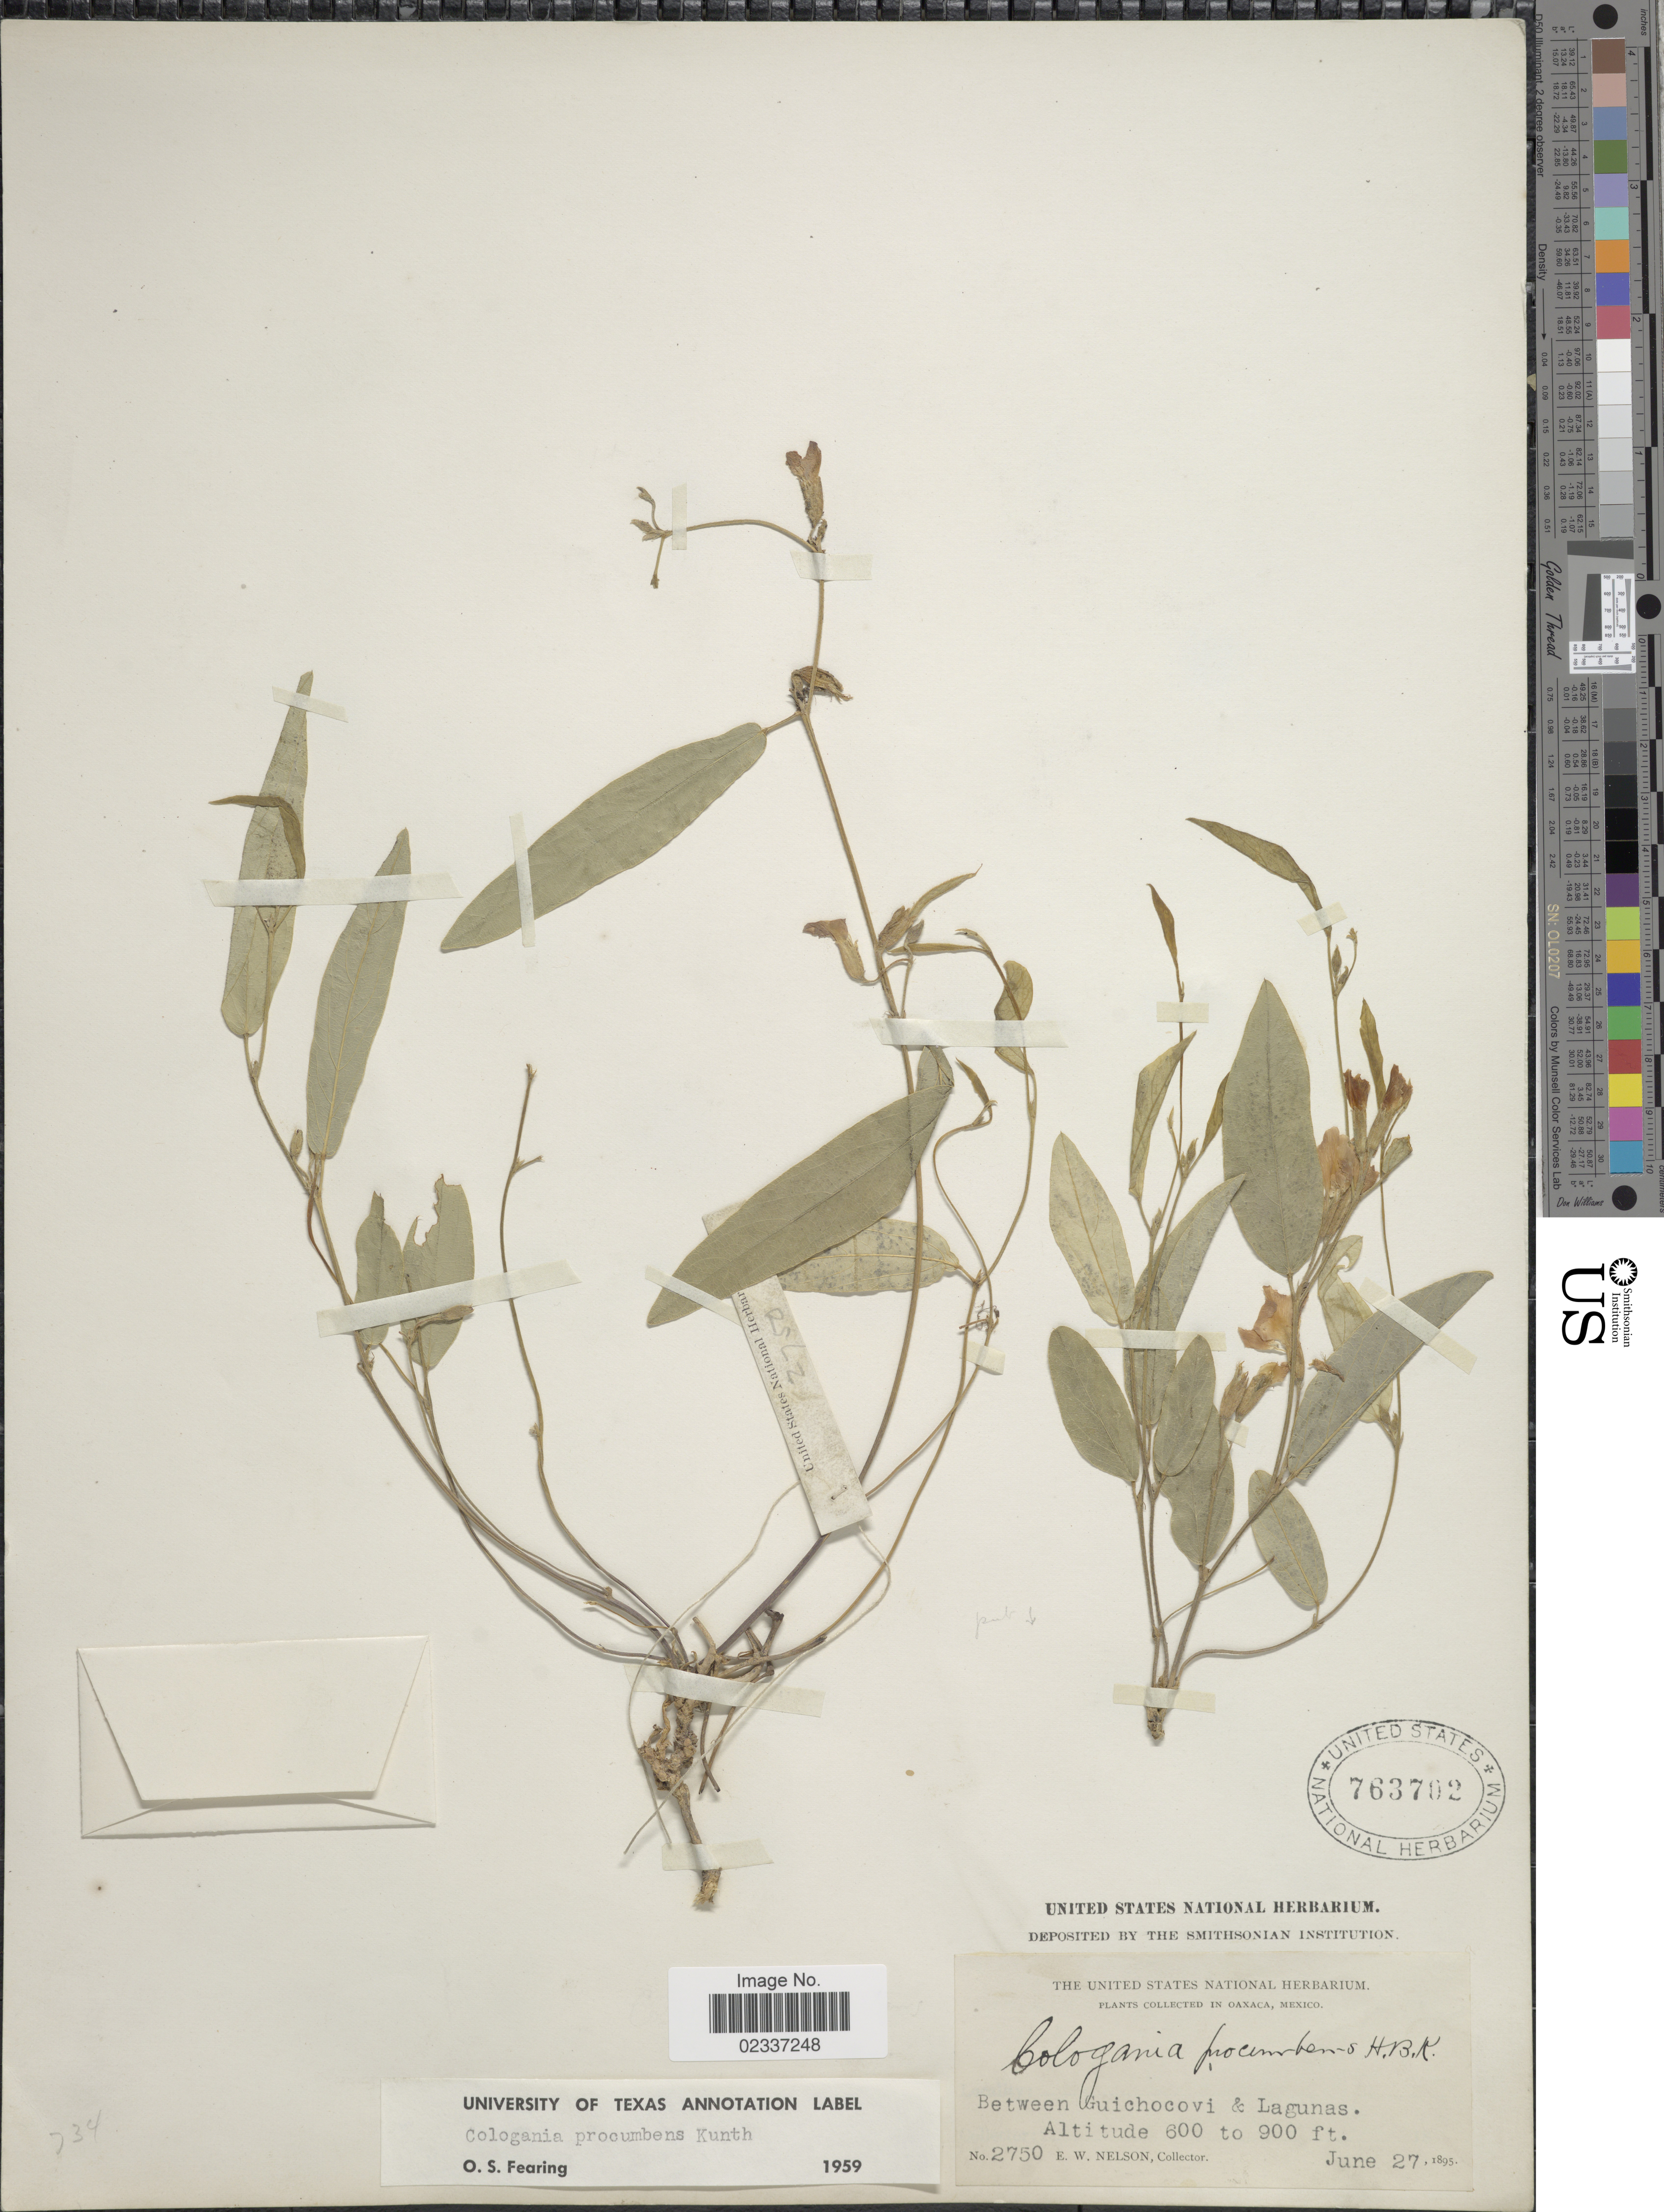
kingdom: Plantae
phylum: Tracheophyta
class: Magnoliopsida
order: Fabales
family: Fabaceae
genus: Cologania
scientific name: Cologania procumbens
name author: Kunth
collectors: E. W. Nelson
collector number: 2750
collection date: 1895-06-27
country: Mexico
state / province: Oaxaca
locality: Between Guichocovi & Lagunas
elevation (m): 183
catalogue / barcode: US 763702